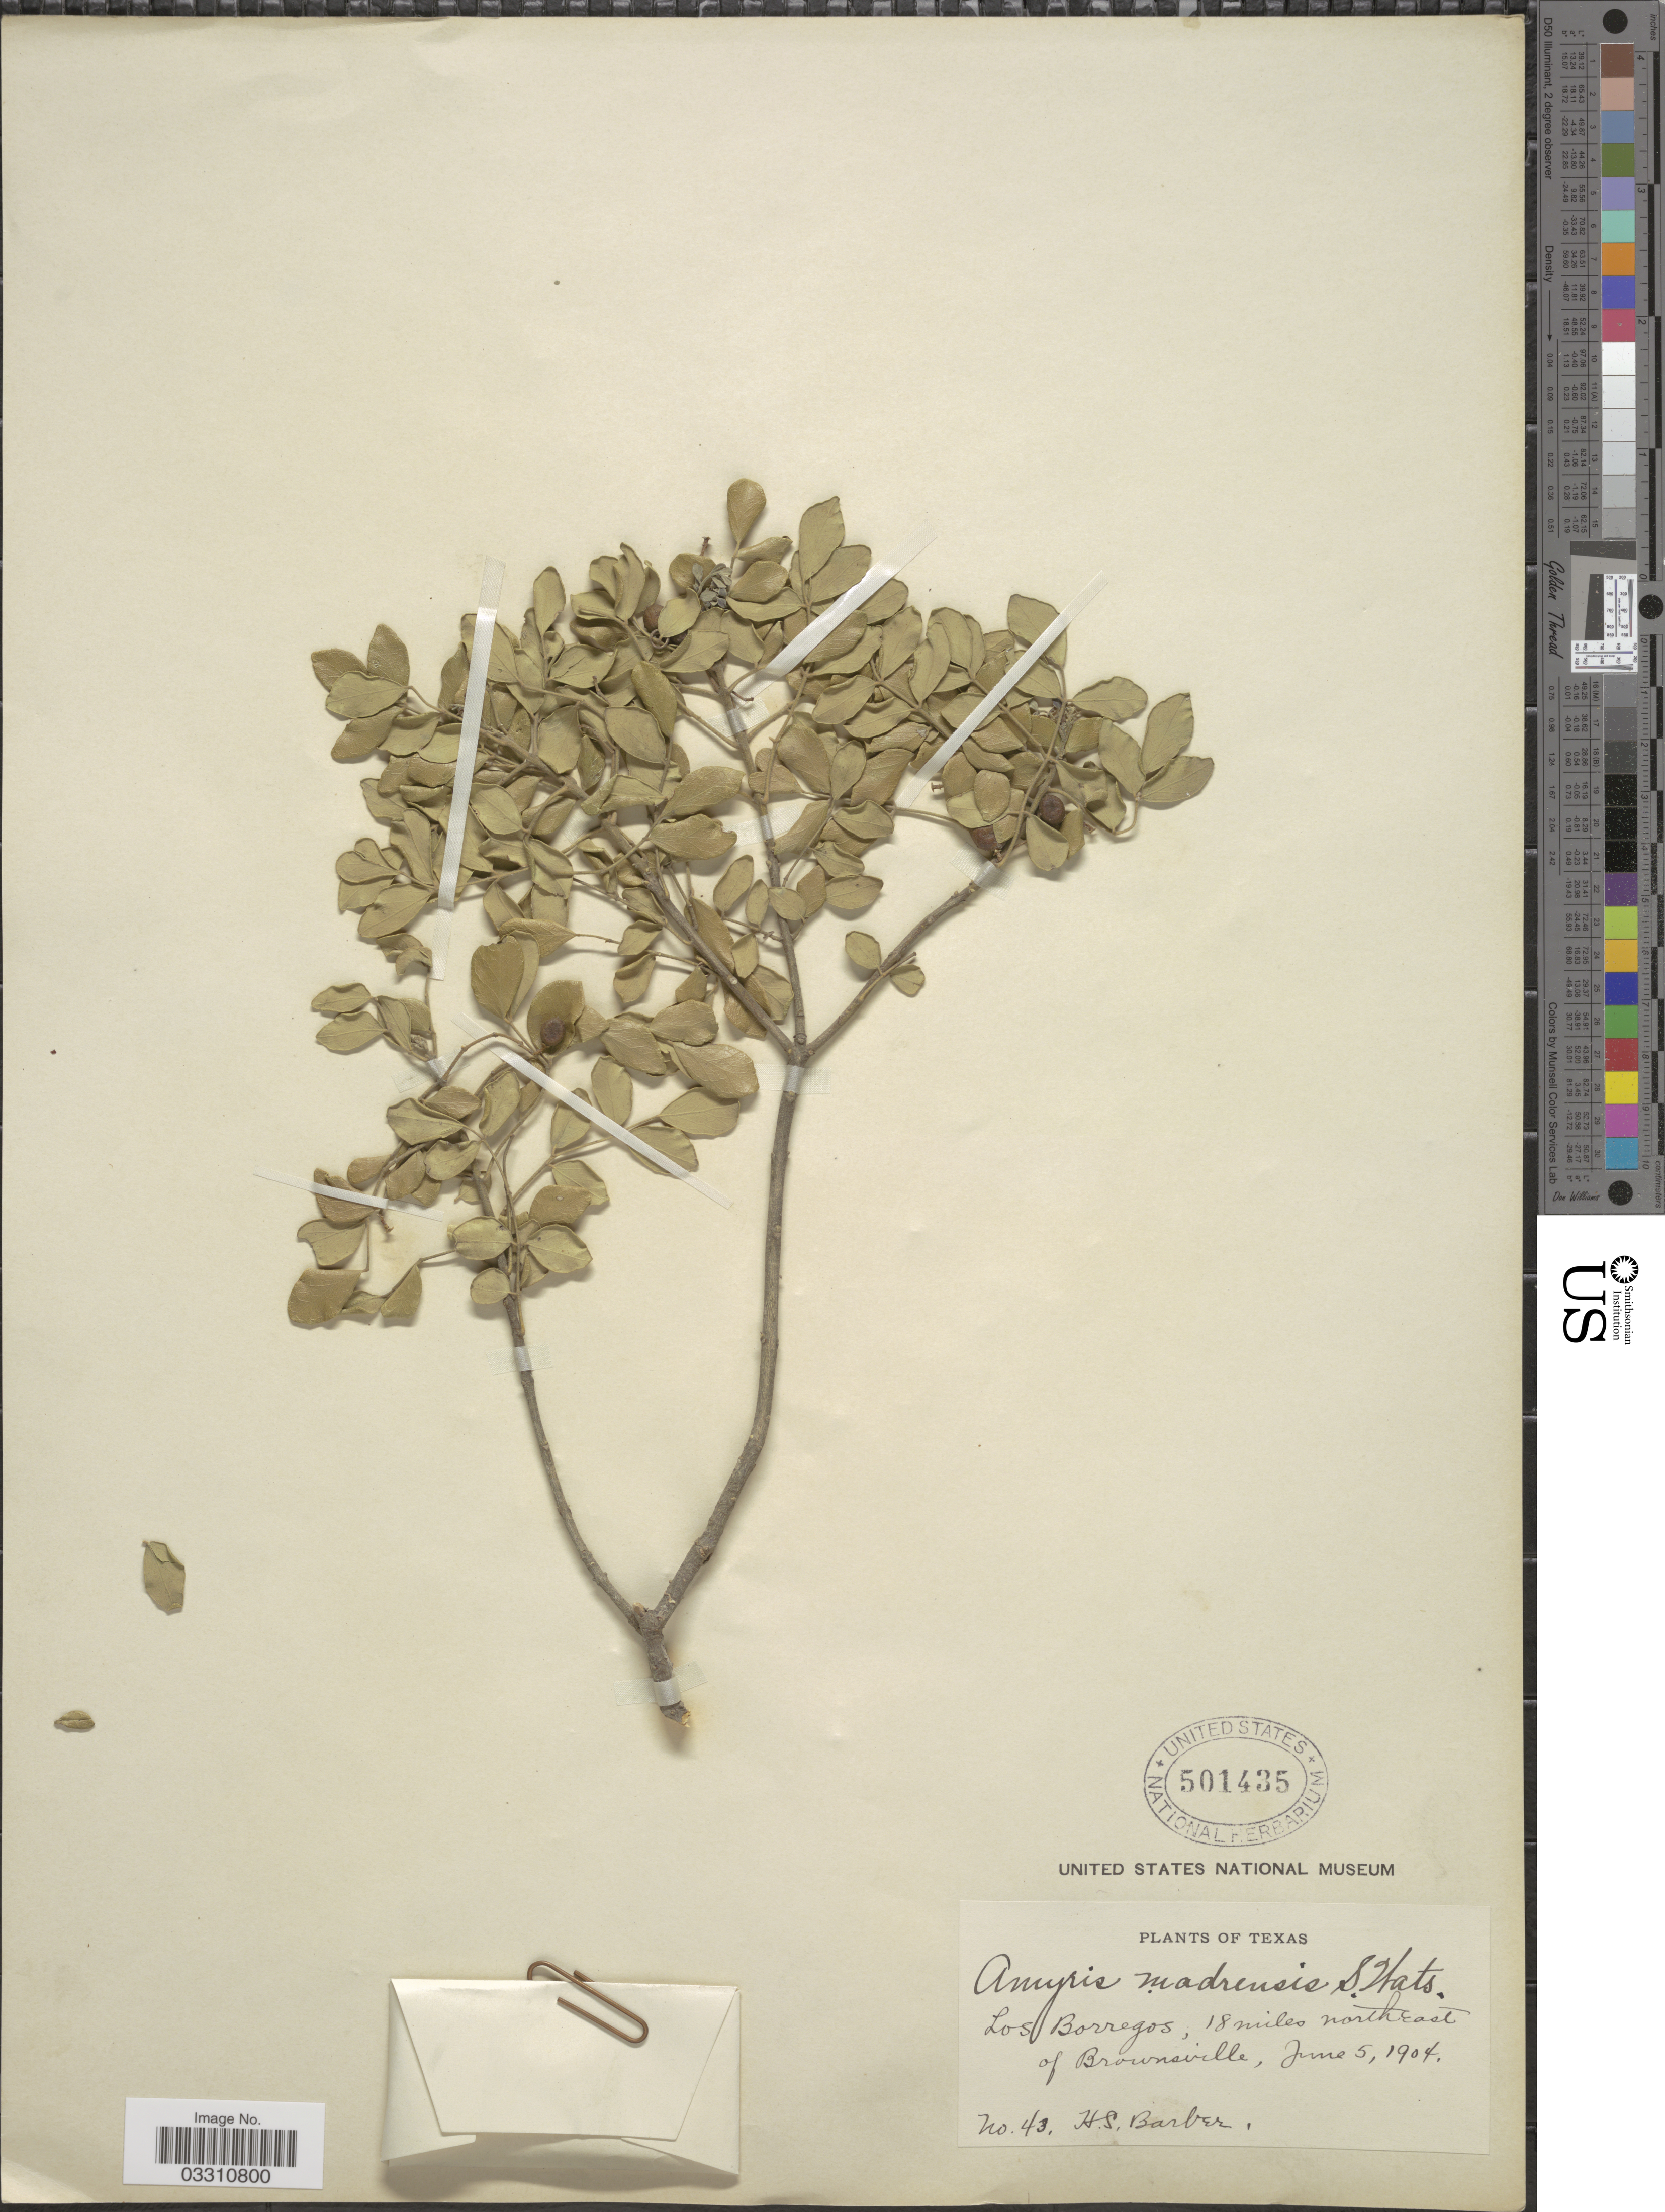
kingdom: Plantae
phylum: Tracheophyta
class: Magnoliopsida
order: Sapindales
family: Rutaceae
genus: Amyris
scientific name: Amyris madrensis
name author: S. Watson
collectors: H. Barber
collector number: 43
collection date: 1904-06-05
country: United States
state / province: Texas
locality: Los Borregos, 18 miles northeast of Brownsville.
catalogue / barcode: US 501435